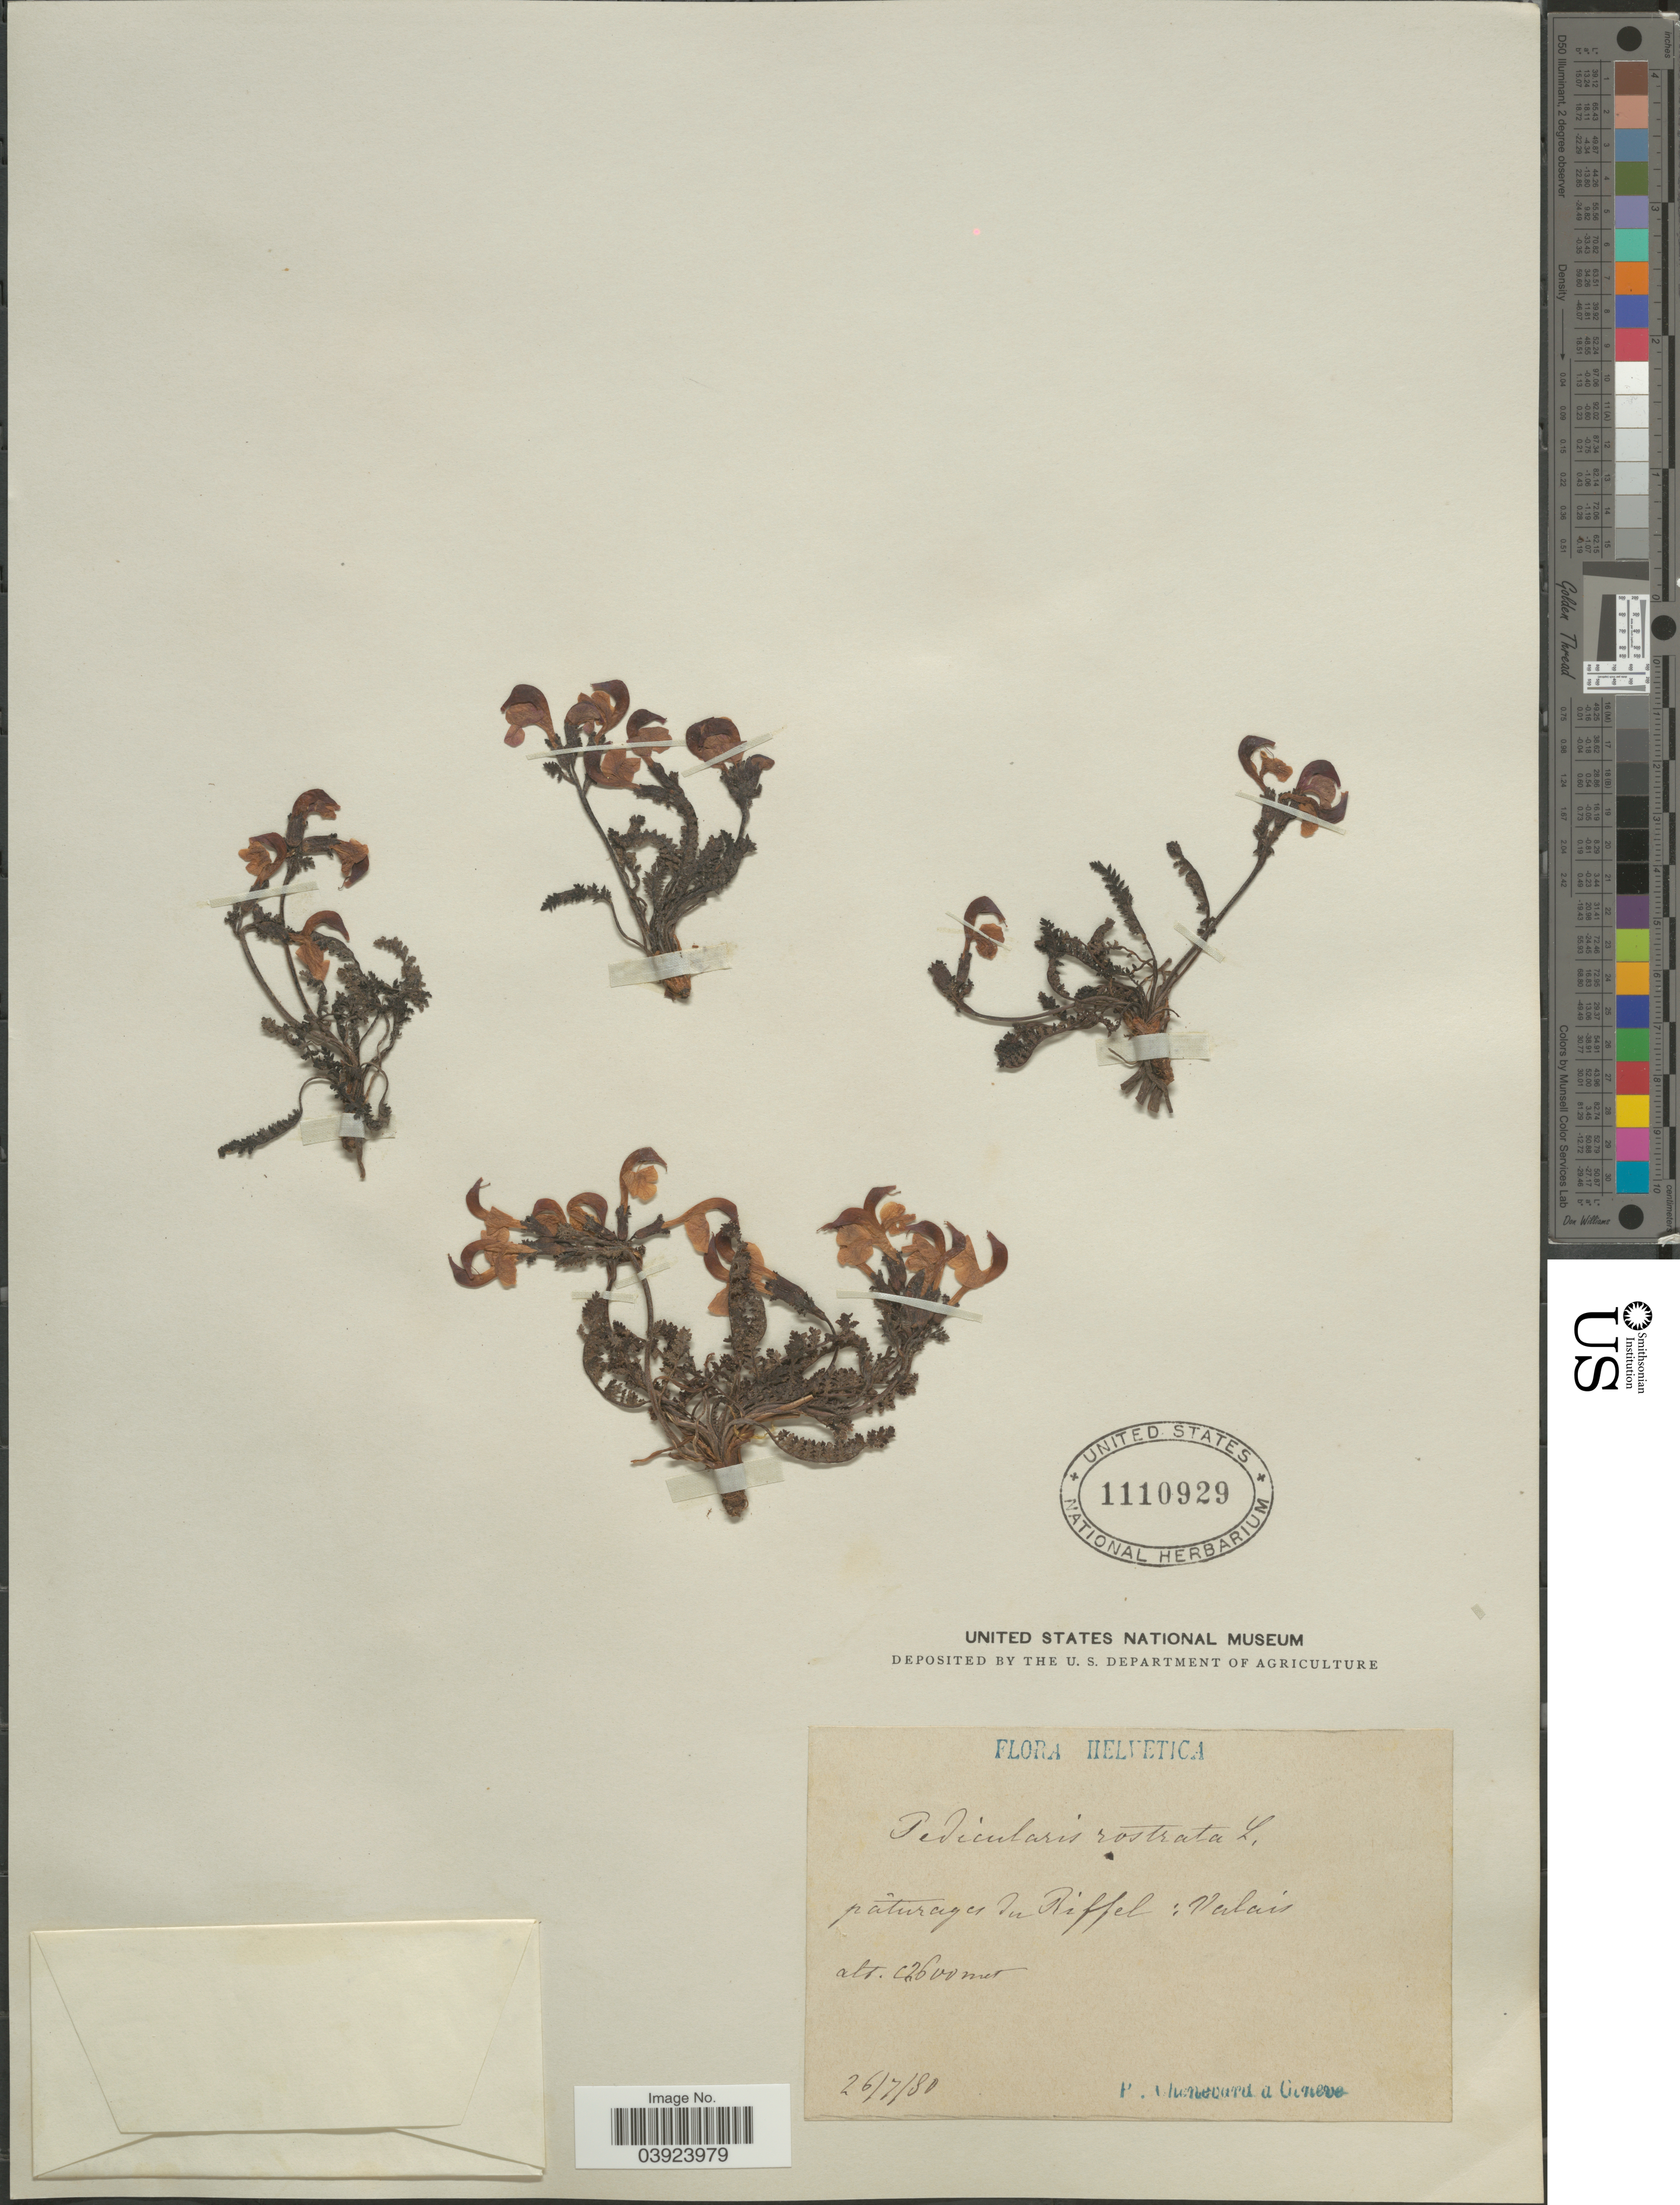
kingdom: Plantae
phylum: Tracheophyta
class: Magnoliopsida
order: Lamiales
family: Orobanchaceae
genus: Pedicularis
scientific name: Pedicularis rostrata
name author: Jacq.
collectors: P. Chenevard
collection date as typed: Transcribed d/m/y: 26/7/80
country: Switzerland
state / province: Valais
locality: Helvetica. Pâturages du Riffel.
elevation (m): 2600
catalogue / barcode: US 1110929